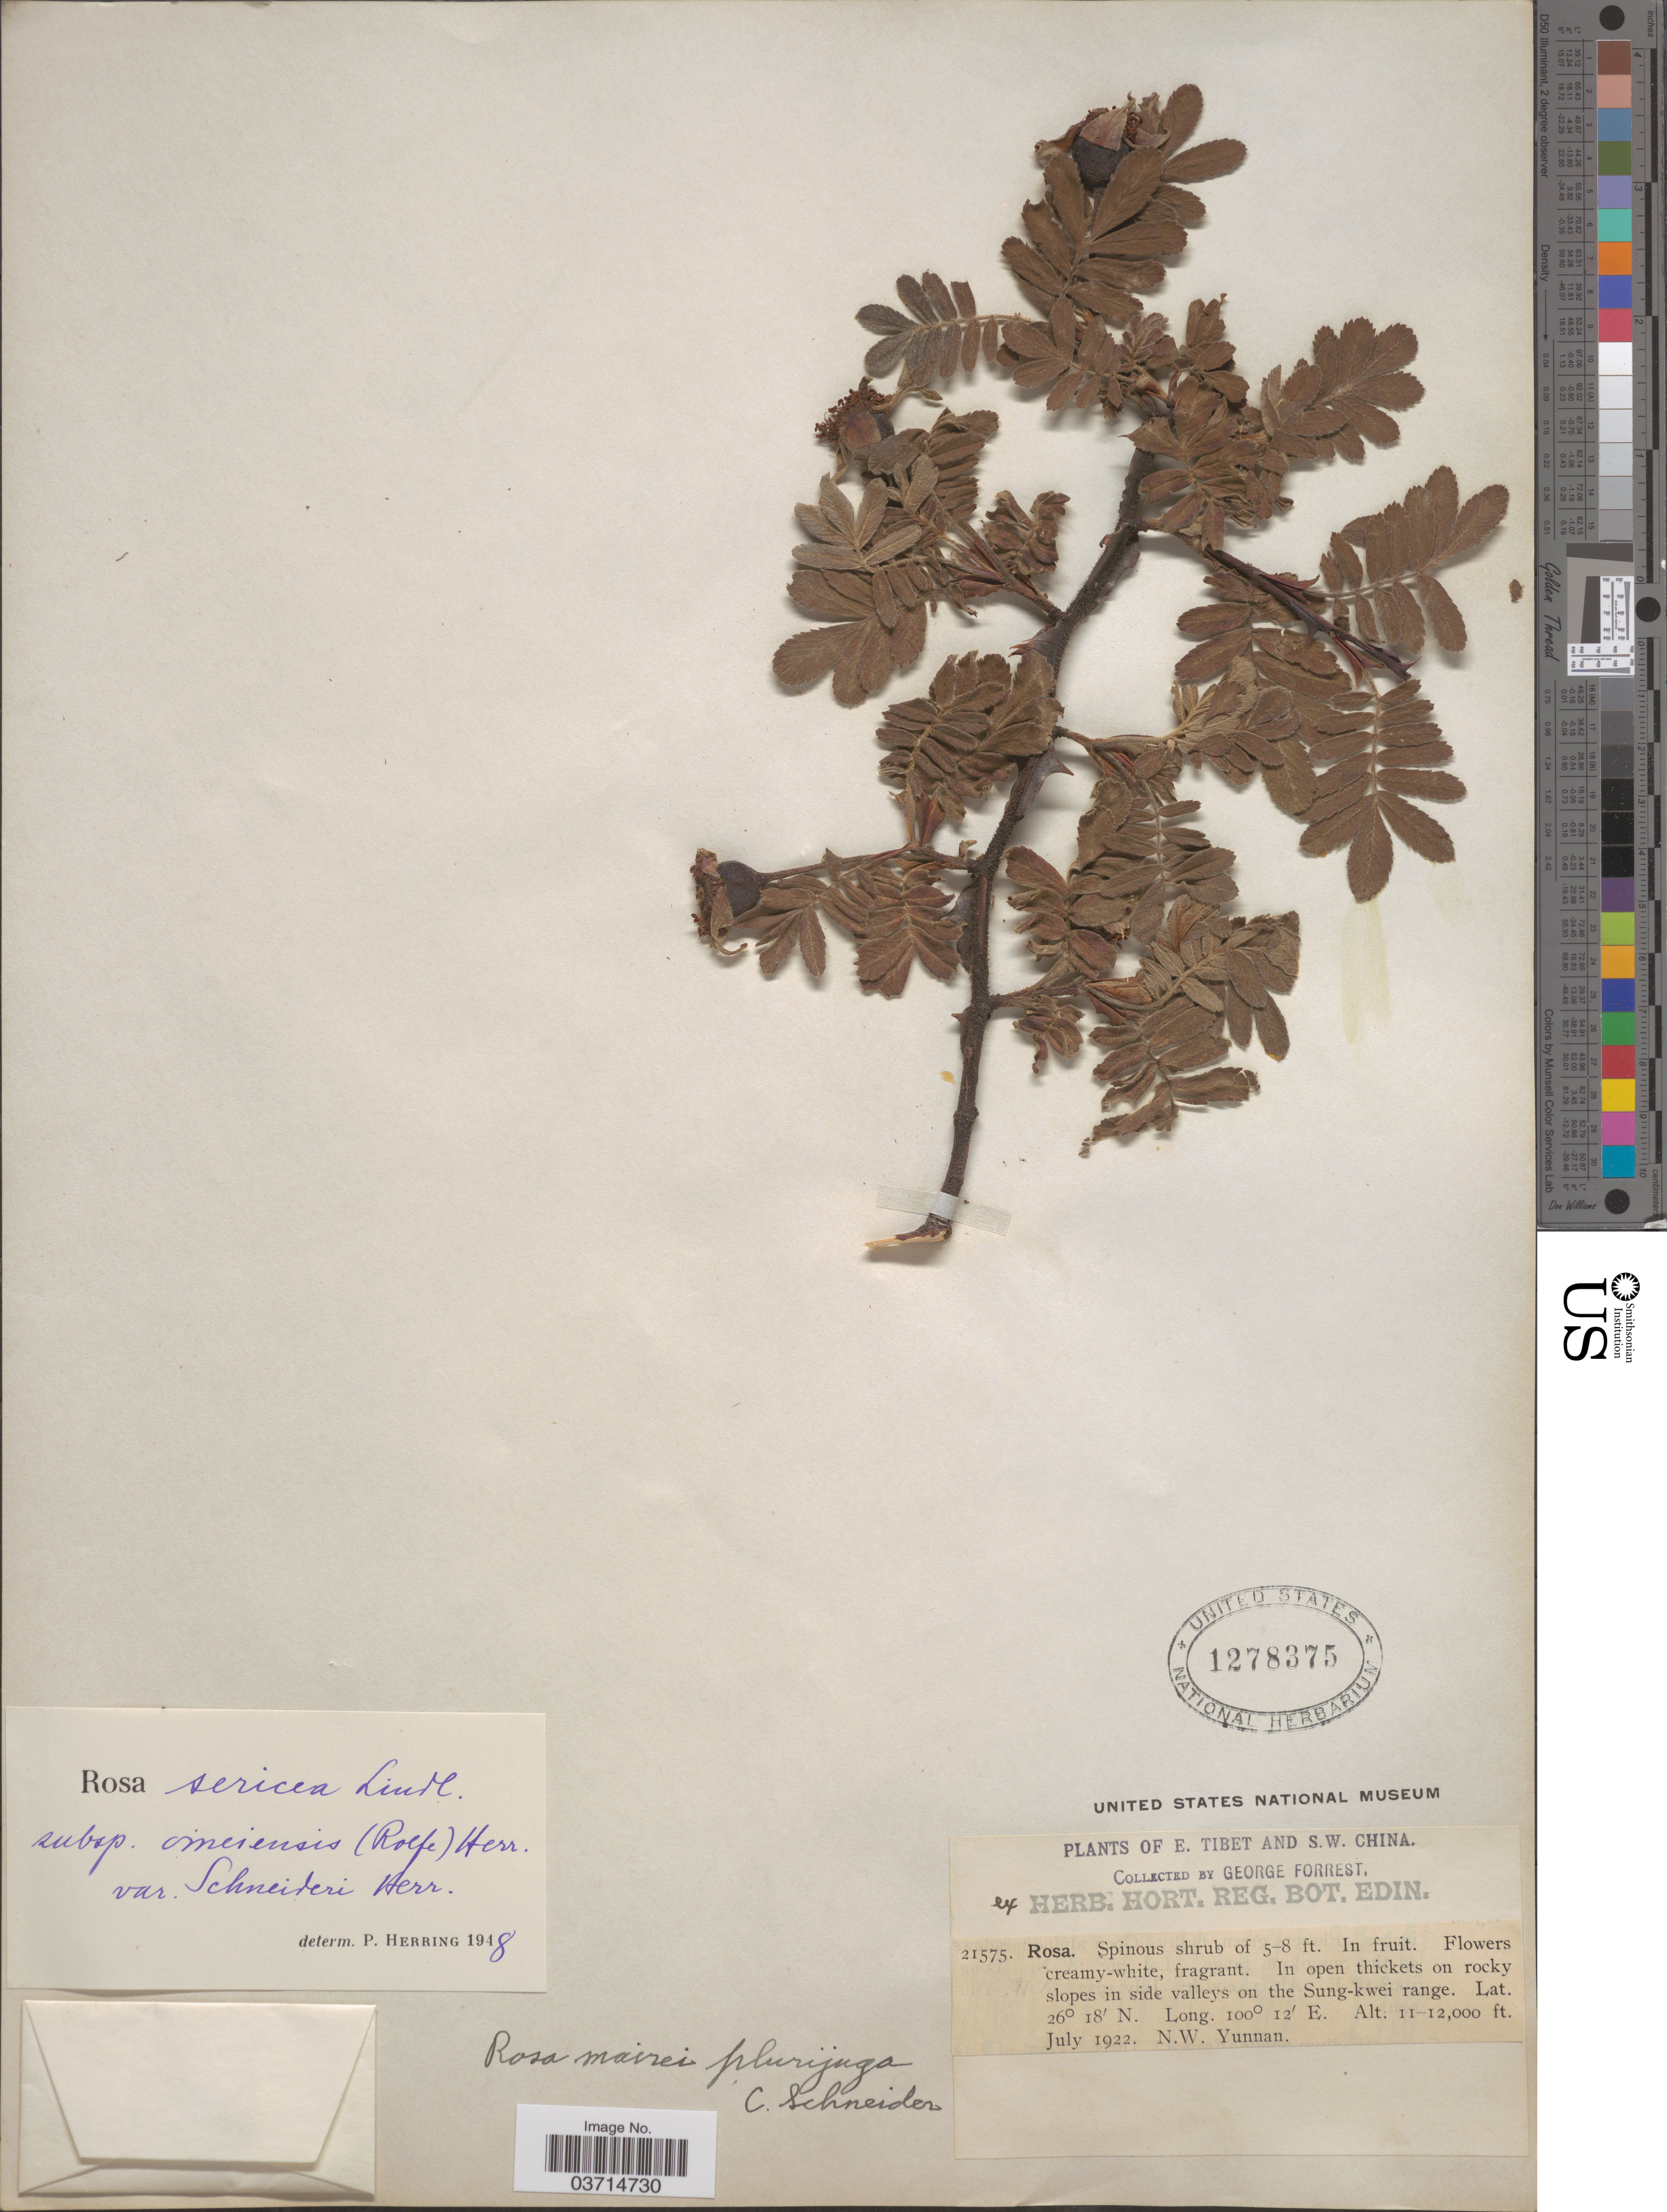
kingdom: Plantae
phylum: Tracheophyta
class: Magnoliopsida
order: Rosales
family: Rosaceae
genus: Rosa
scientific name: Rosa omeiensis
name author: Rolfe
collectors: G. Forrest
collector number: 21575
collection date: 1922-07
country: China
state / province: Yunnan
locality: S.W. China. In open thickets on rocky slopes in side valleys on the Sung-kwei range. N.W. Yunnan.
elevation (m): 3353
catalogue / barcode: US 1278375